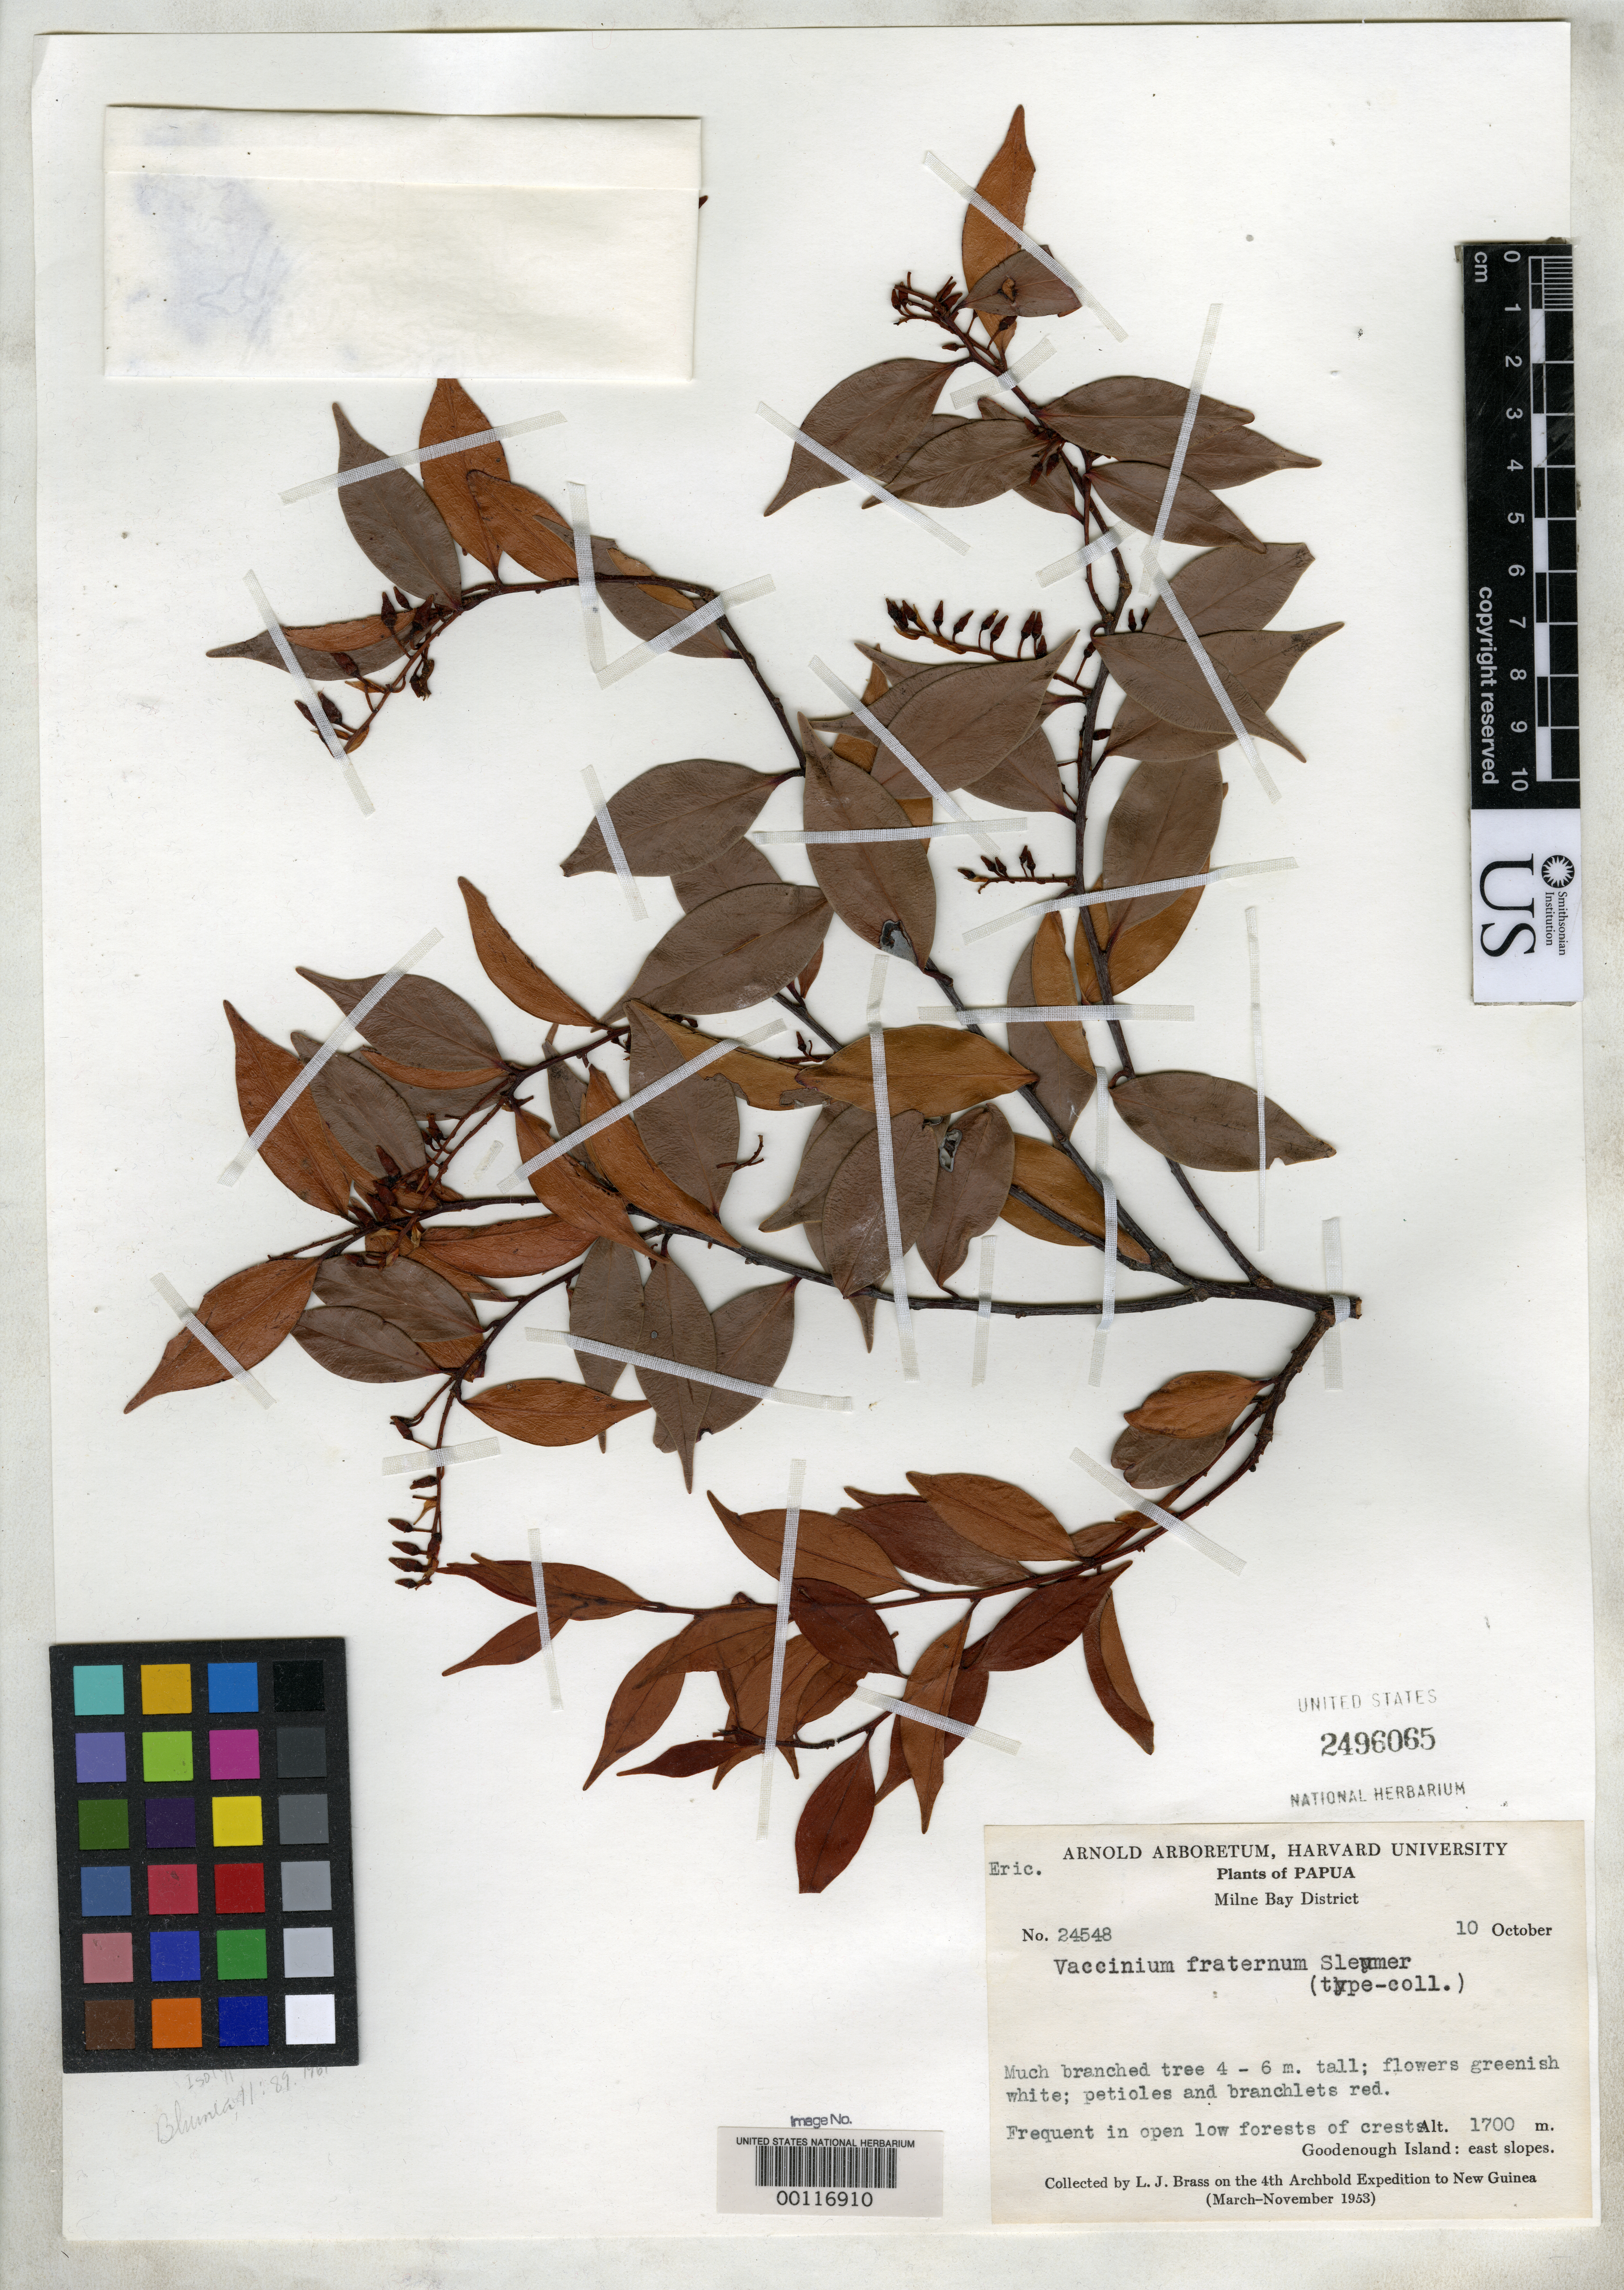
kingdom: Plantae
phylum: Tracheophyta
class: Magnoliopsida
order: Ericales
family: Ericaceae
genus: Vaccinium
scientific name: Vaccinium fraternum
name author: Sleumer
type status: Isotype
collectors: L. J. Brass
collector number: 24548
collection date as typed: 10 Oct 1953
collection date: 1953-10-10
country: Papua New Guinea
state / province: Milne Bay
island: Goodenough (Morata)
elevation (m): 1700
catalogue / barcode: US 2496065